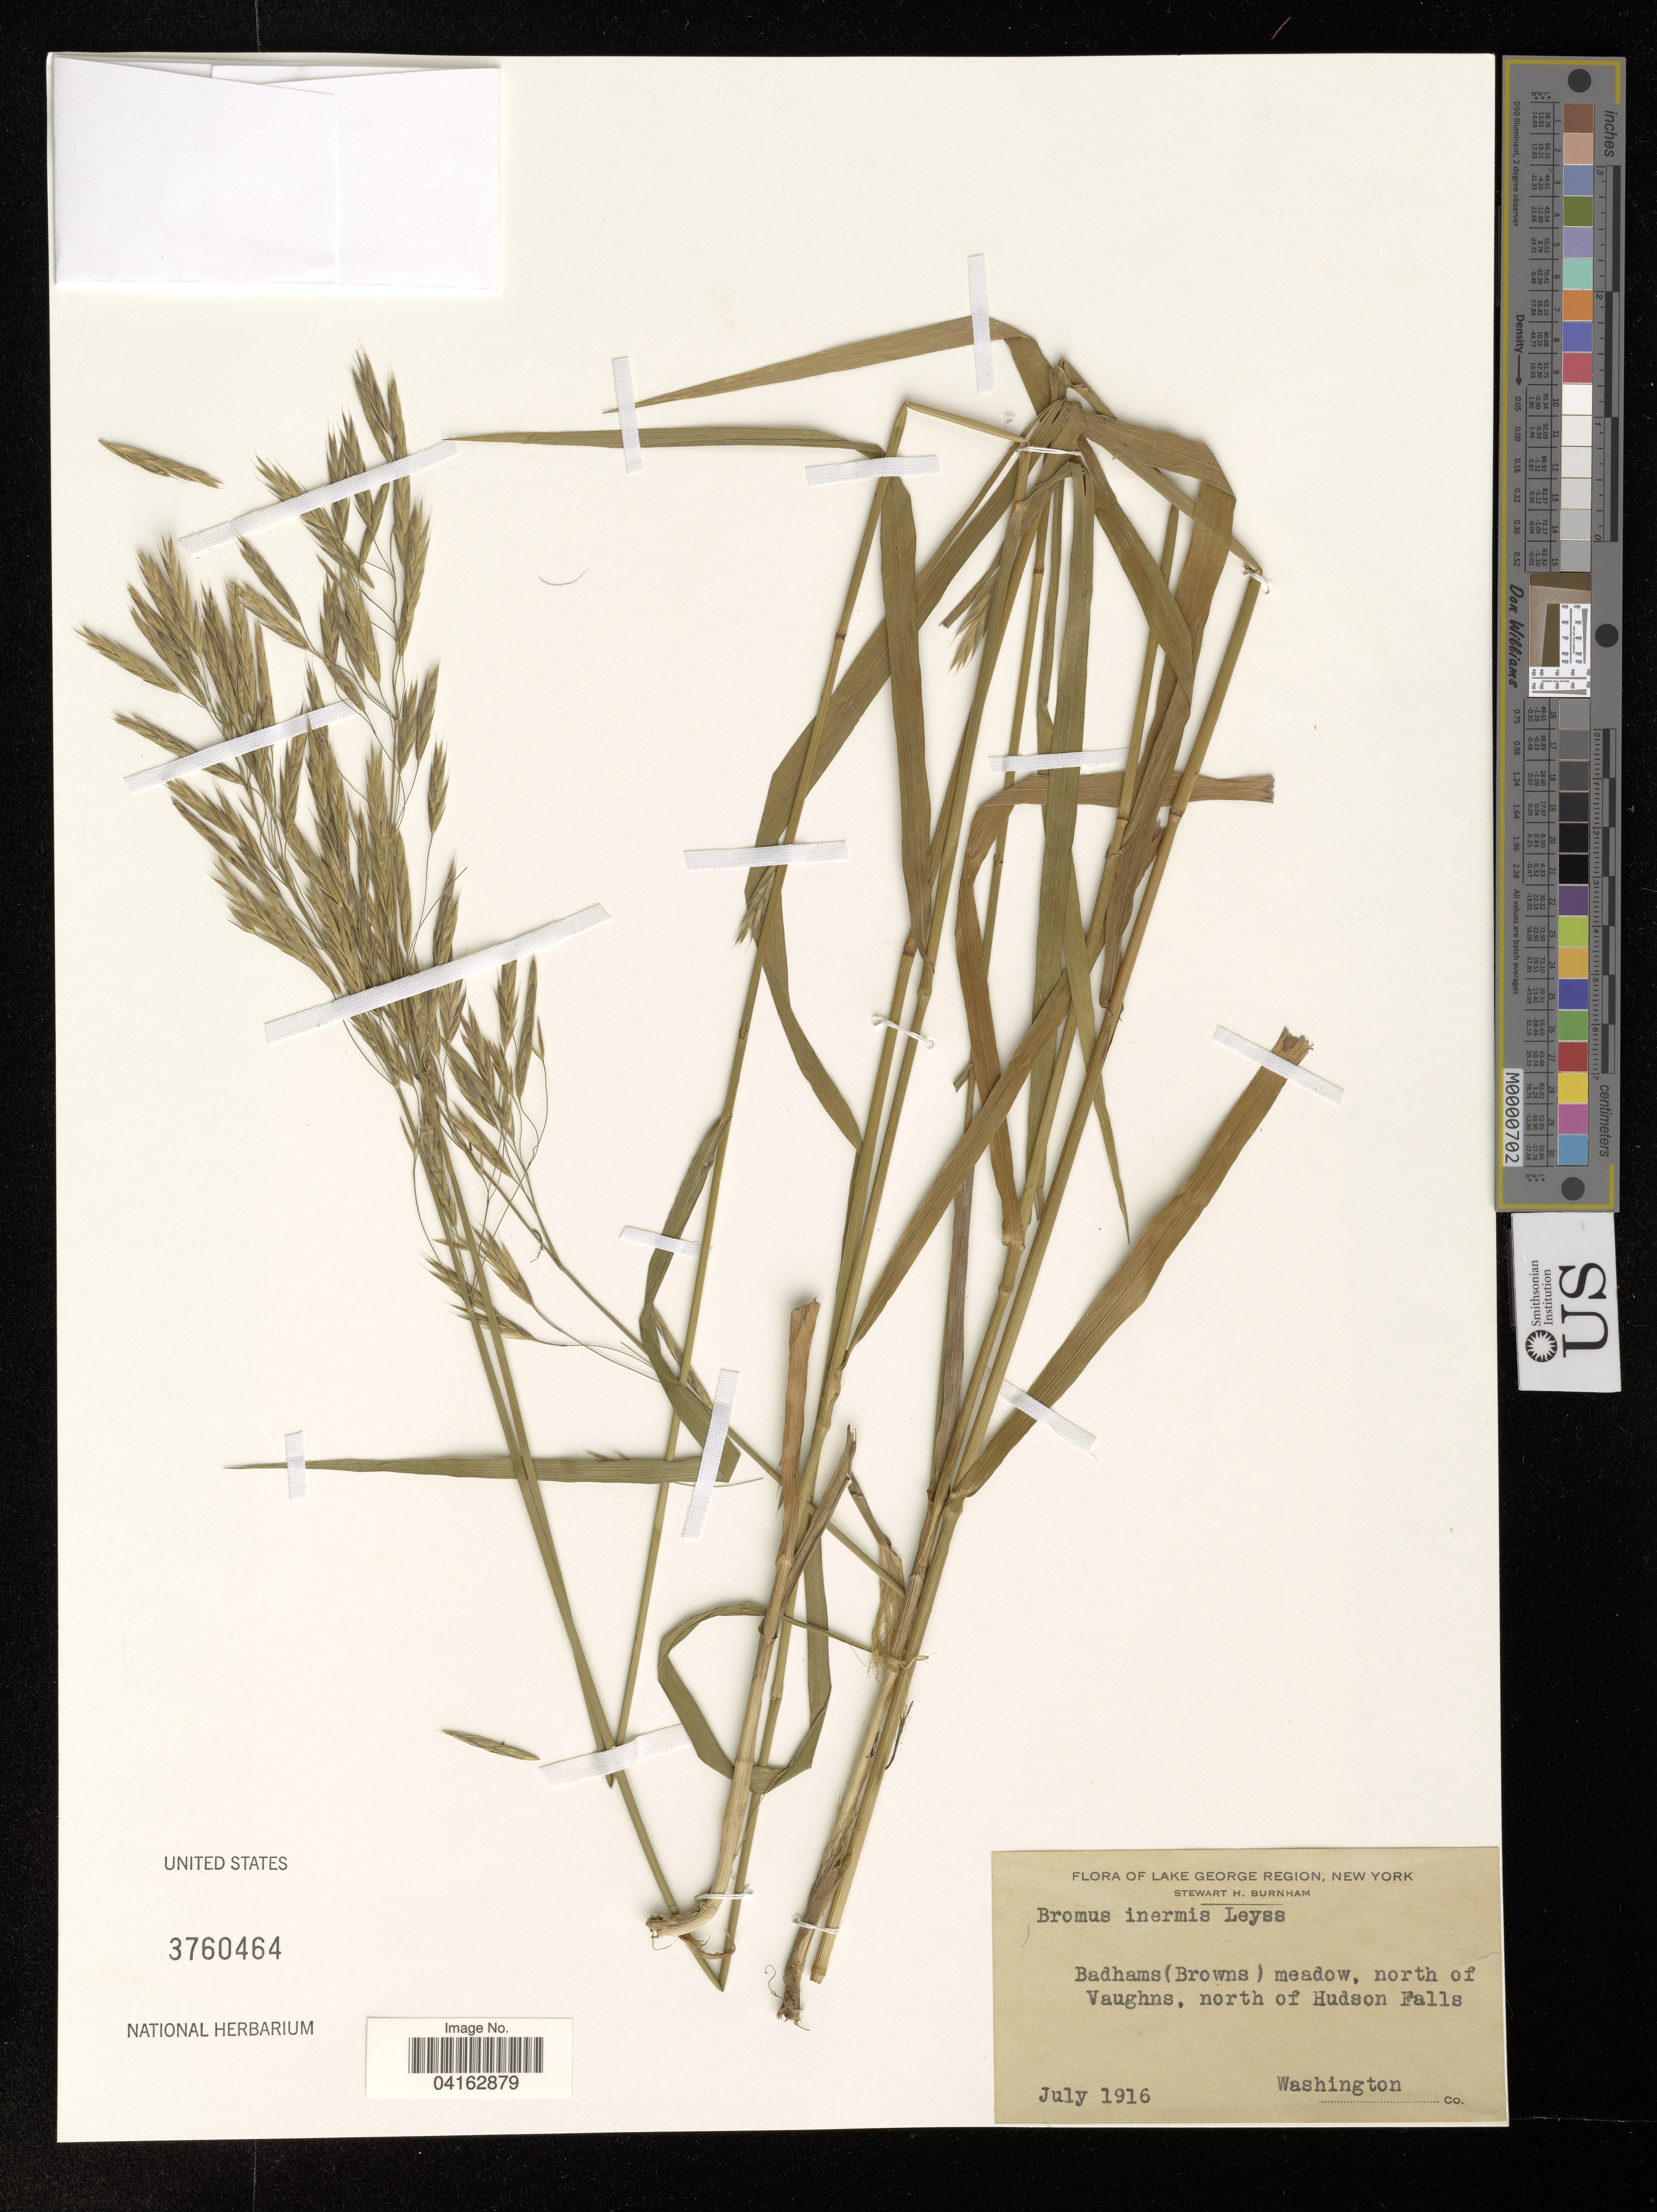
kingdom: Plantae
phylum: Tracheophyta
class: Liliopsida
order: Poales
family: Poaceae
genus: Bromus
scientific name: Bromus inermis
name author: Leyss.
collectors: S. Burnham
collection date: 1916-07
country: United States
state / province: New York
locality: Lake George Region. North of Vaughns, north of Hudson Fallls. Washington Co.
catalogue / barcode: US 3760464